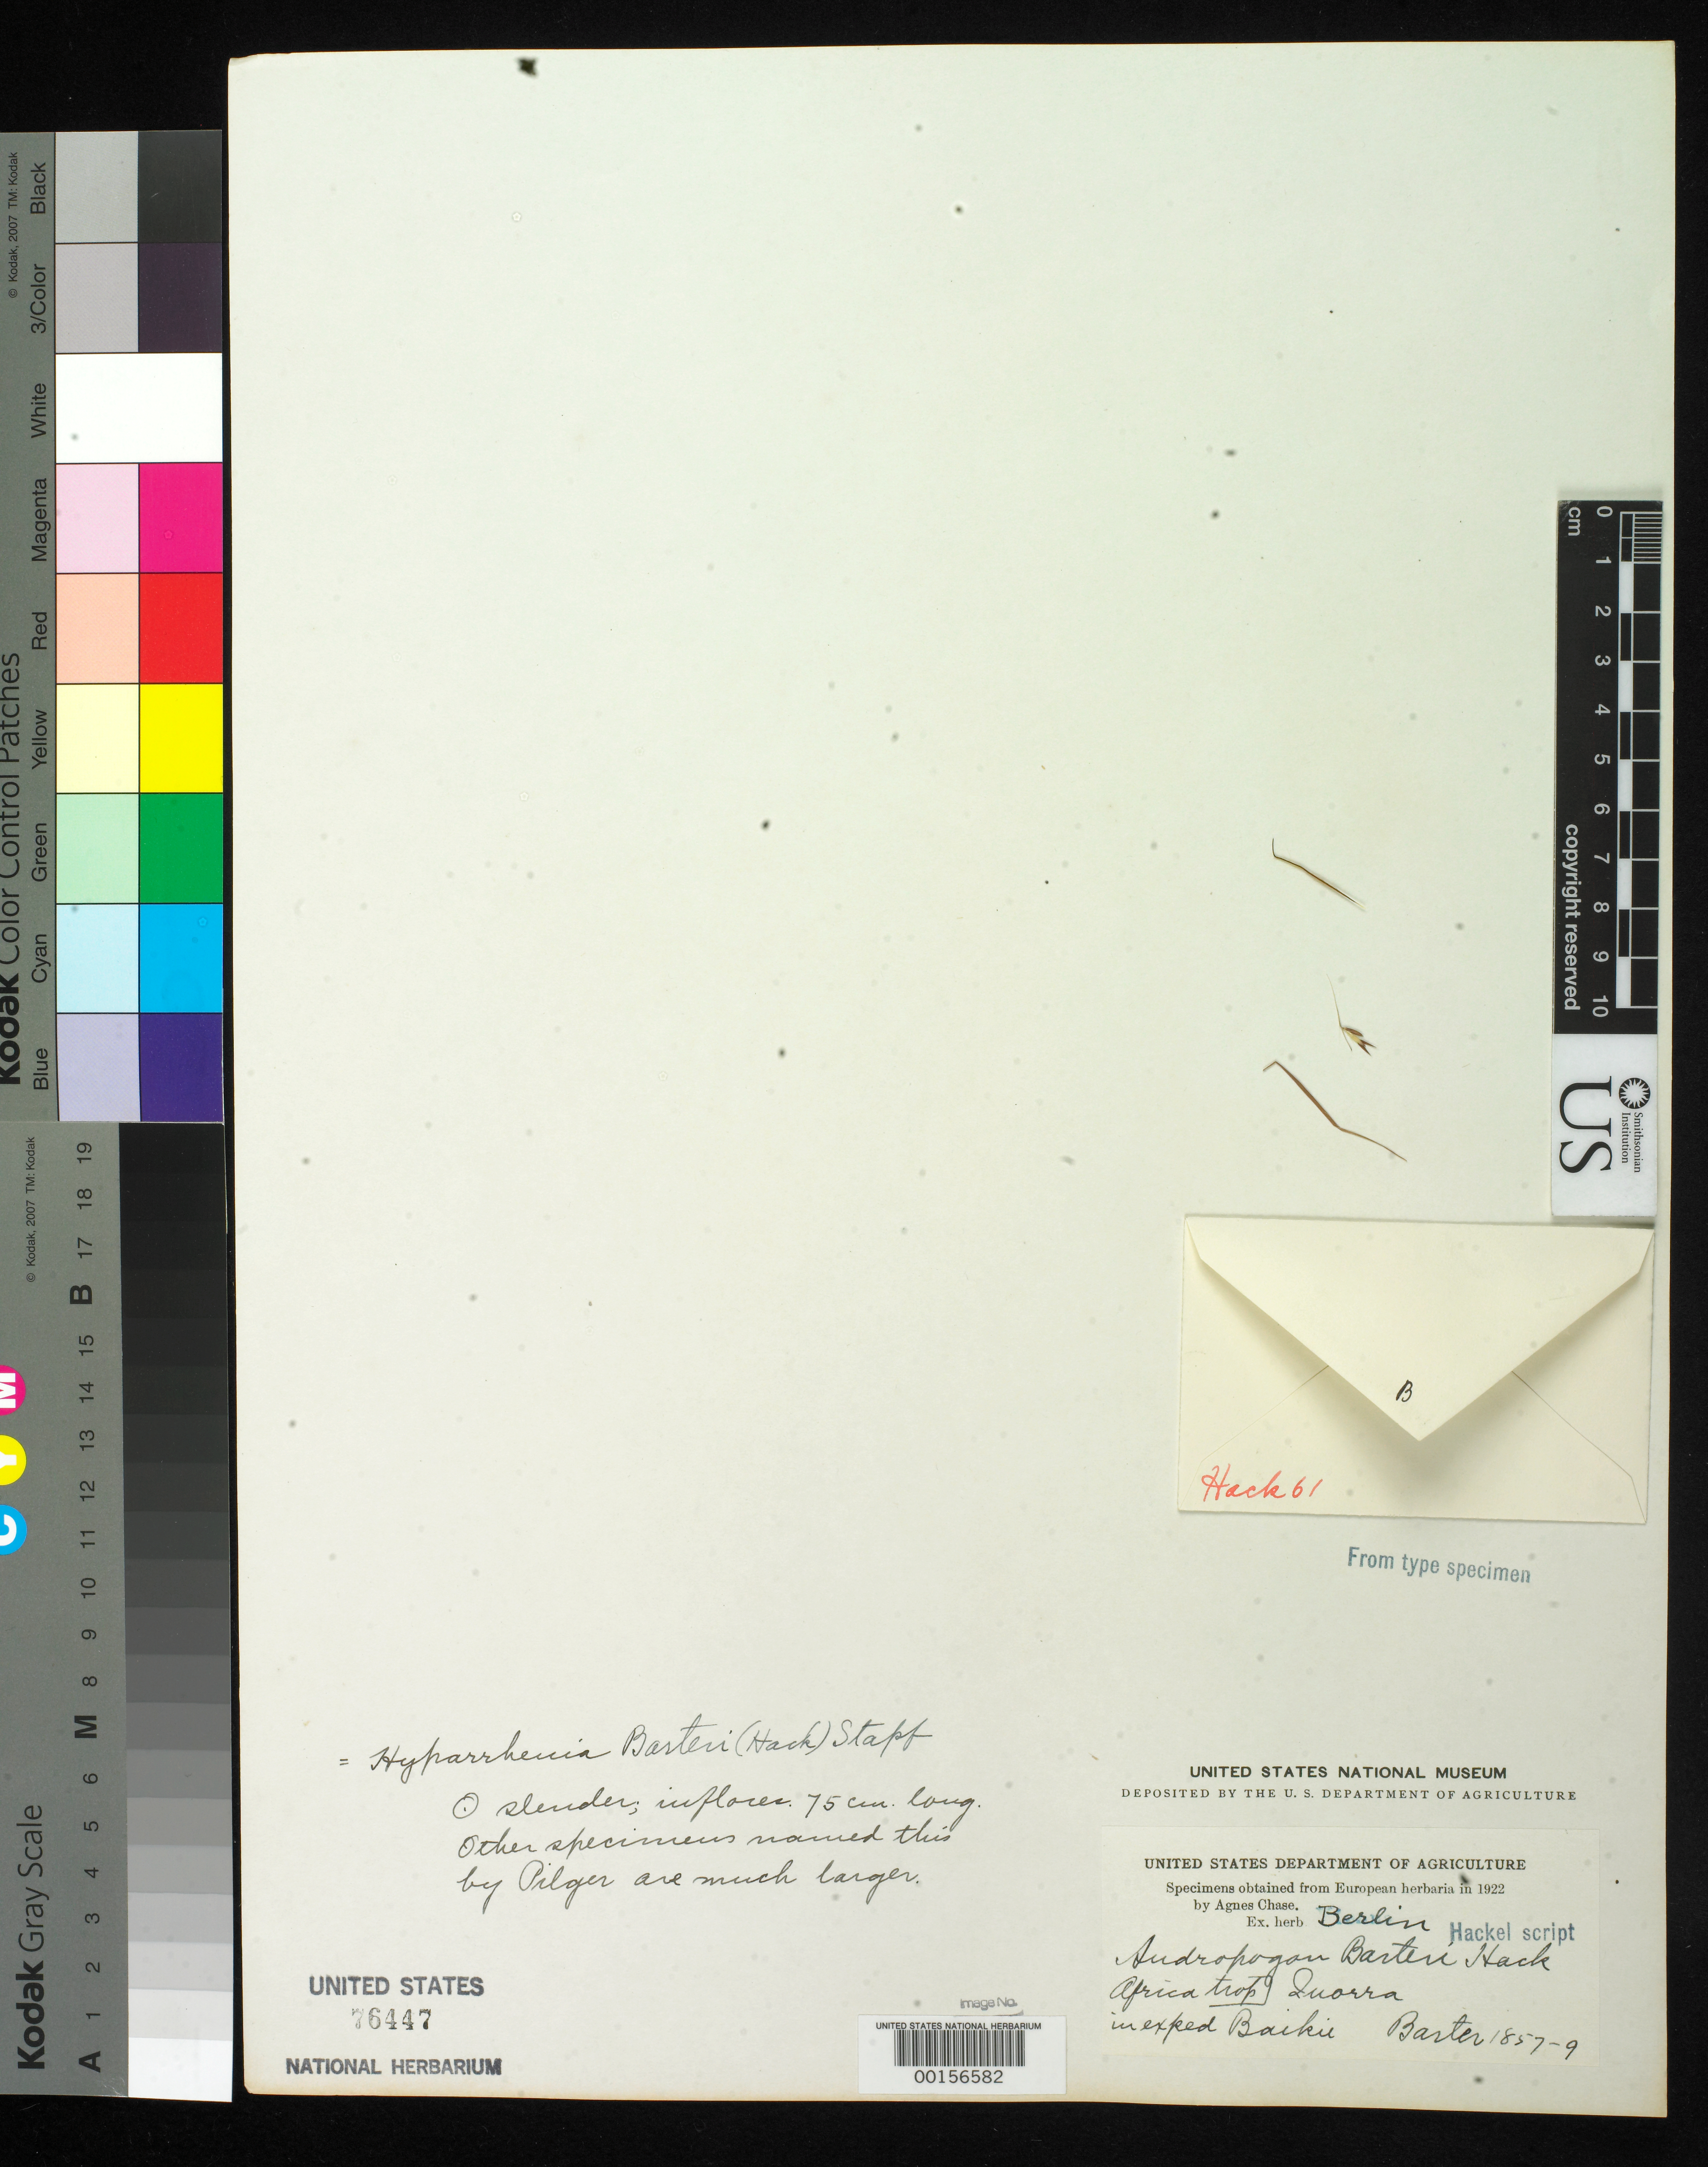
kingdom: Plantae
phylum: Tracheophyta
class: Liliopsida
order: Poales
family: Poaceae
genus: Andropogon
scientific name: Andropogon barteri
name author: Hack.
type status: Type Fragment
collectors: C. Barter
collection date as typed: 1857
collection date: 1857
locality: "Tropical Africa". Quorra, in Exped. Baikieana.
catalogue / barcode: US 76447